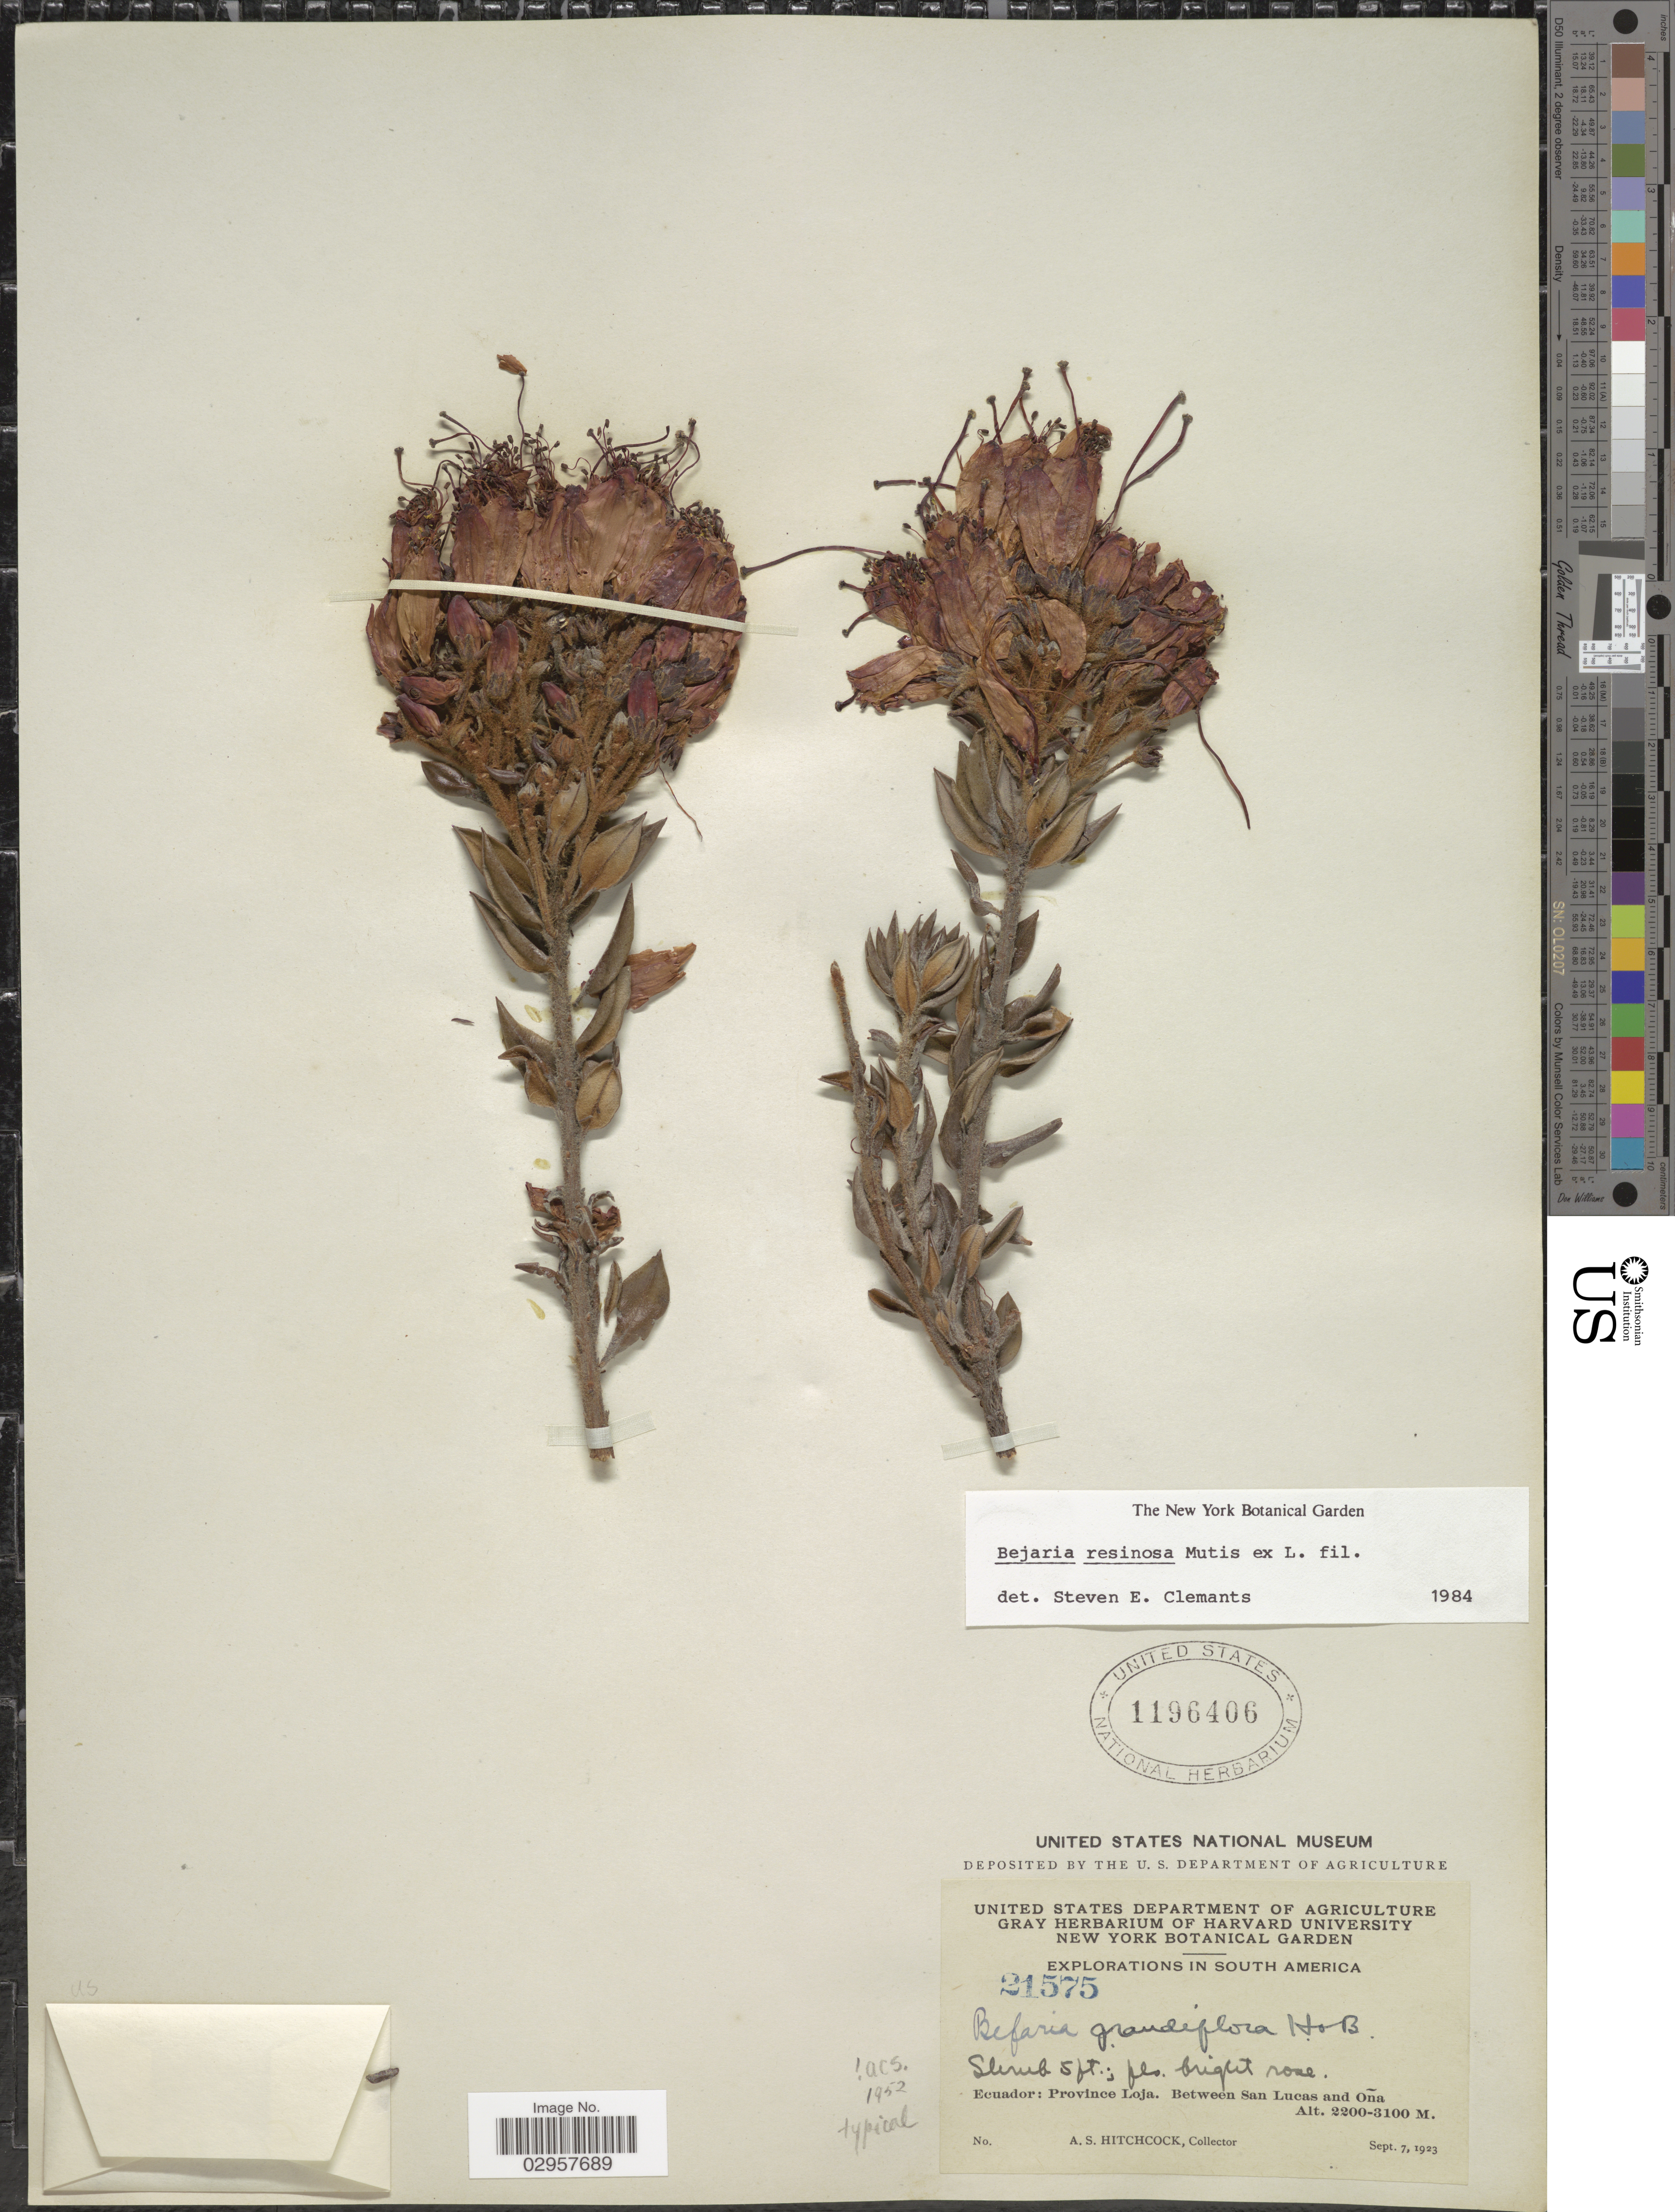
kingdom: Plantae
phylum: Tracheophyta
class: Magnoliopsida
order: Ericales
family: Ericaceae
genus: Befaria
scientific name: Befaria resinosa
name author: Mutis ex L. f.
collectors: A. S. Hitchcock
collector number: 21575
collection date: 1923-09-07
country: Ecuador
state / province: Loja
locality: Between San Lucas and Oña.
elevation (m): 2200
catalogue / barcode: US 1196406